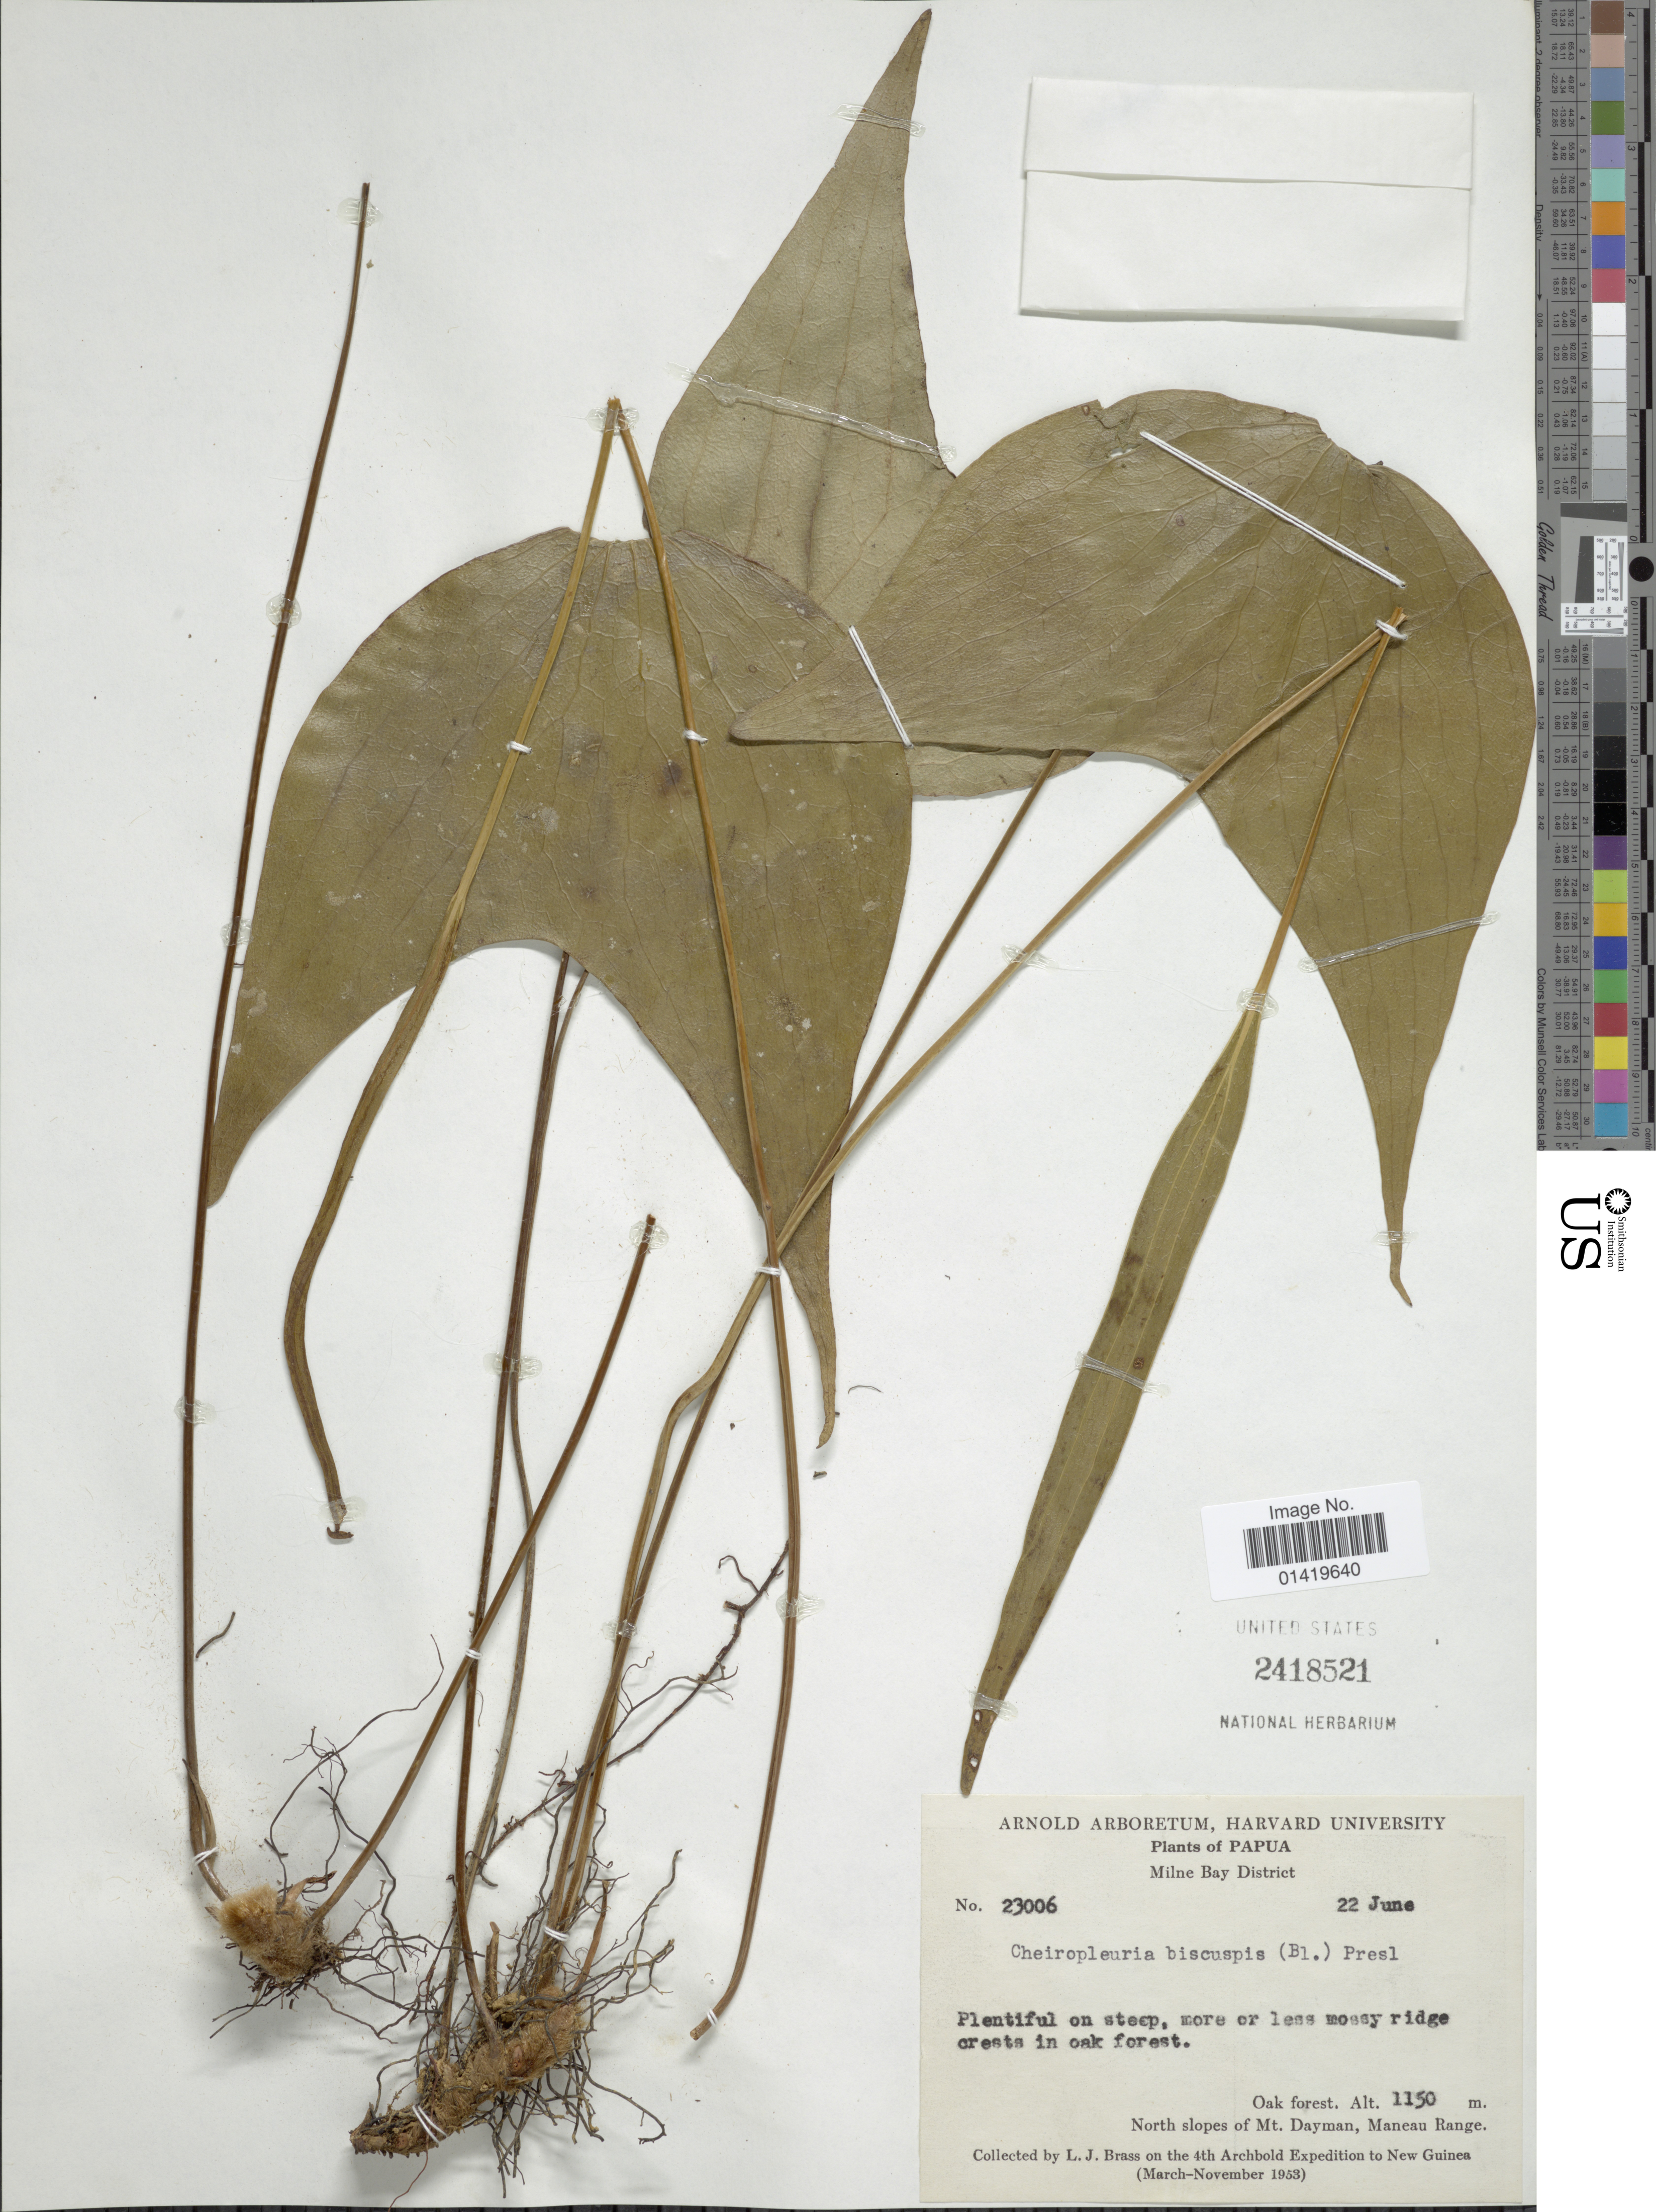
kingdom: Plantae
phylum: Tracheophyta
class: Polypodiopsida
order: Gleicheniales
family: Dipteridaceae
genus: Cheiropleuria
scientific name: Cheiropleuria bicuspis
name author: (Blume) C. Presl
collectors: L. J. Brass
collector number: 23006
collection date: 1953-06-22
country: Papua New Guinea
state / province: Milne Bay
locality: Papua. Milne Bay District. Oak forest. North slopes of Mt. Dayman, Maeau Range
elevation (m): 1150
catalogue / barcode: US 2418521